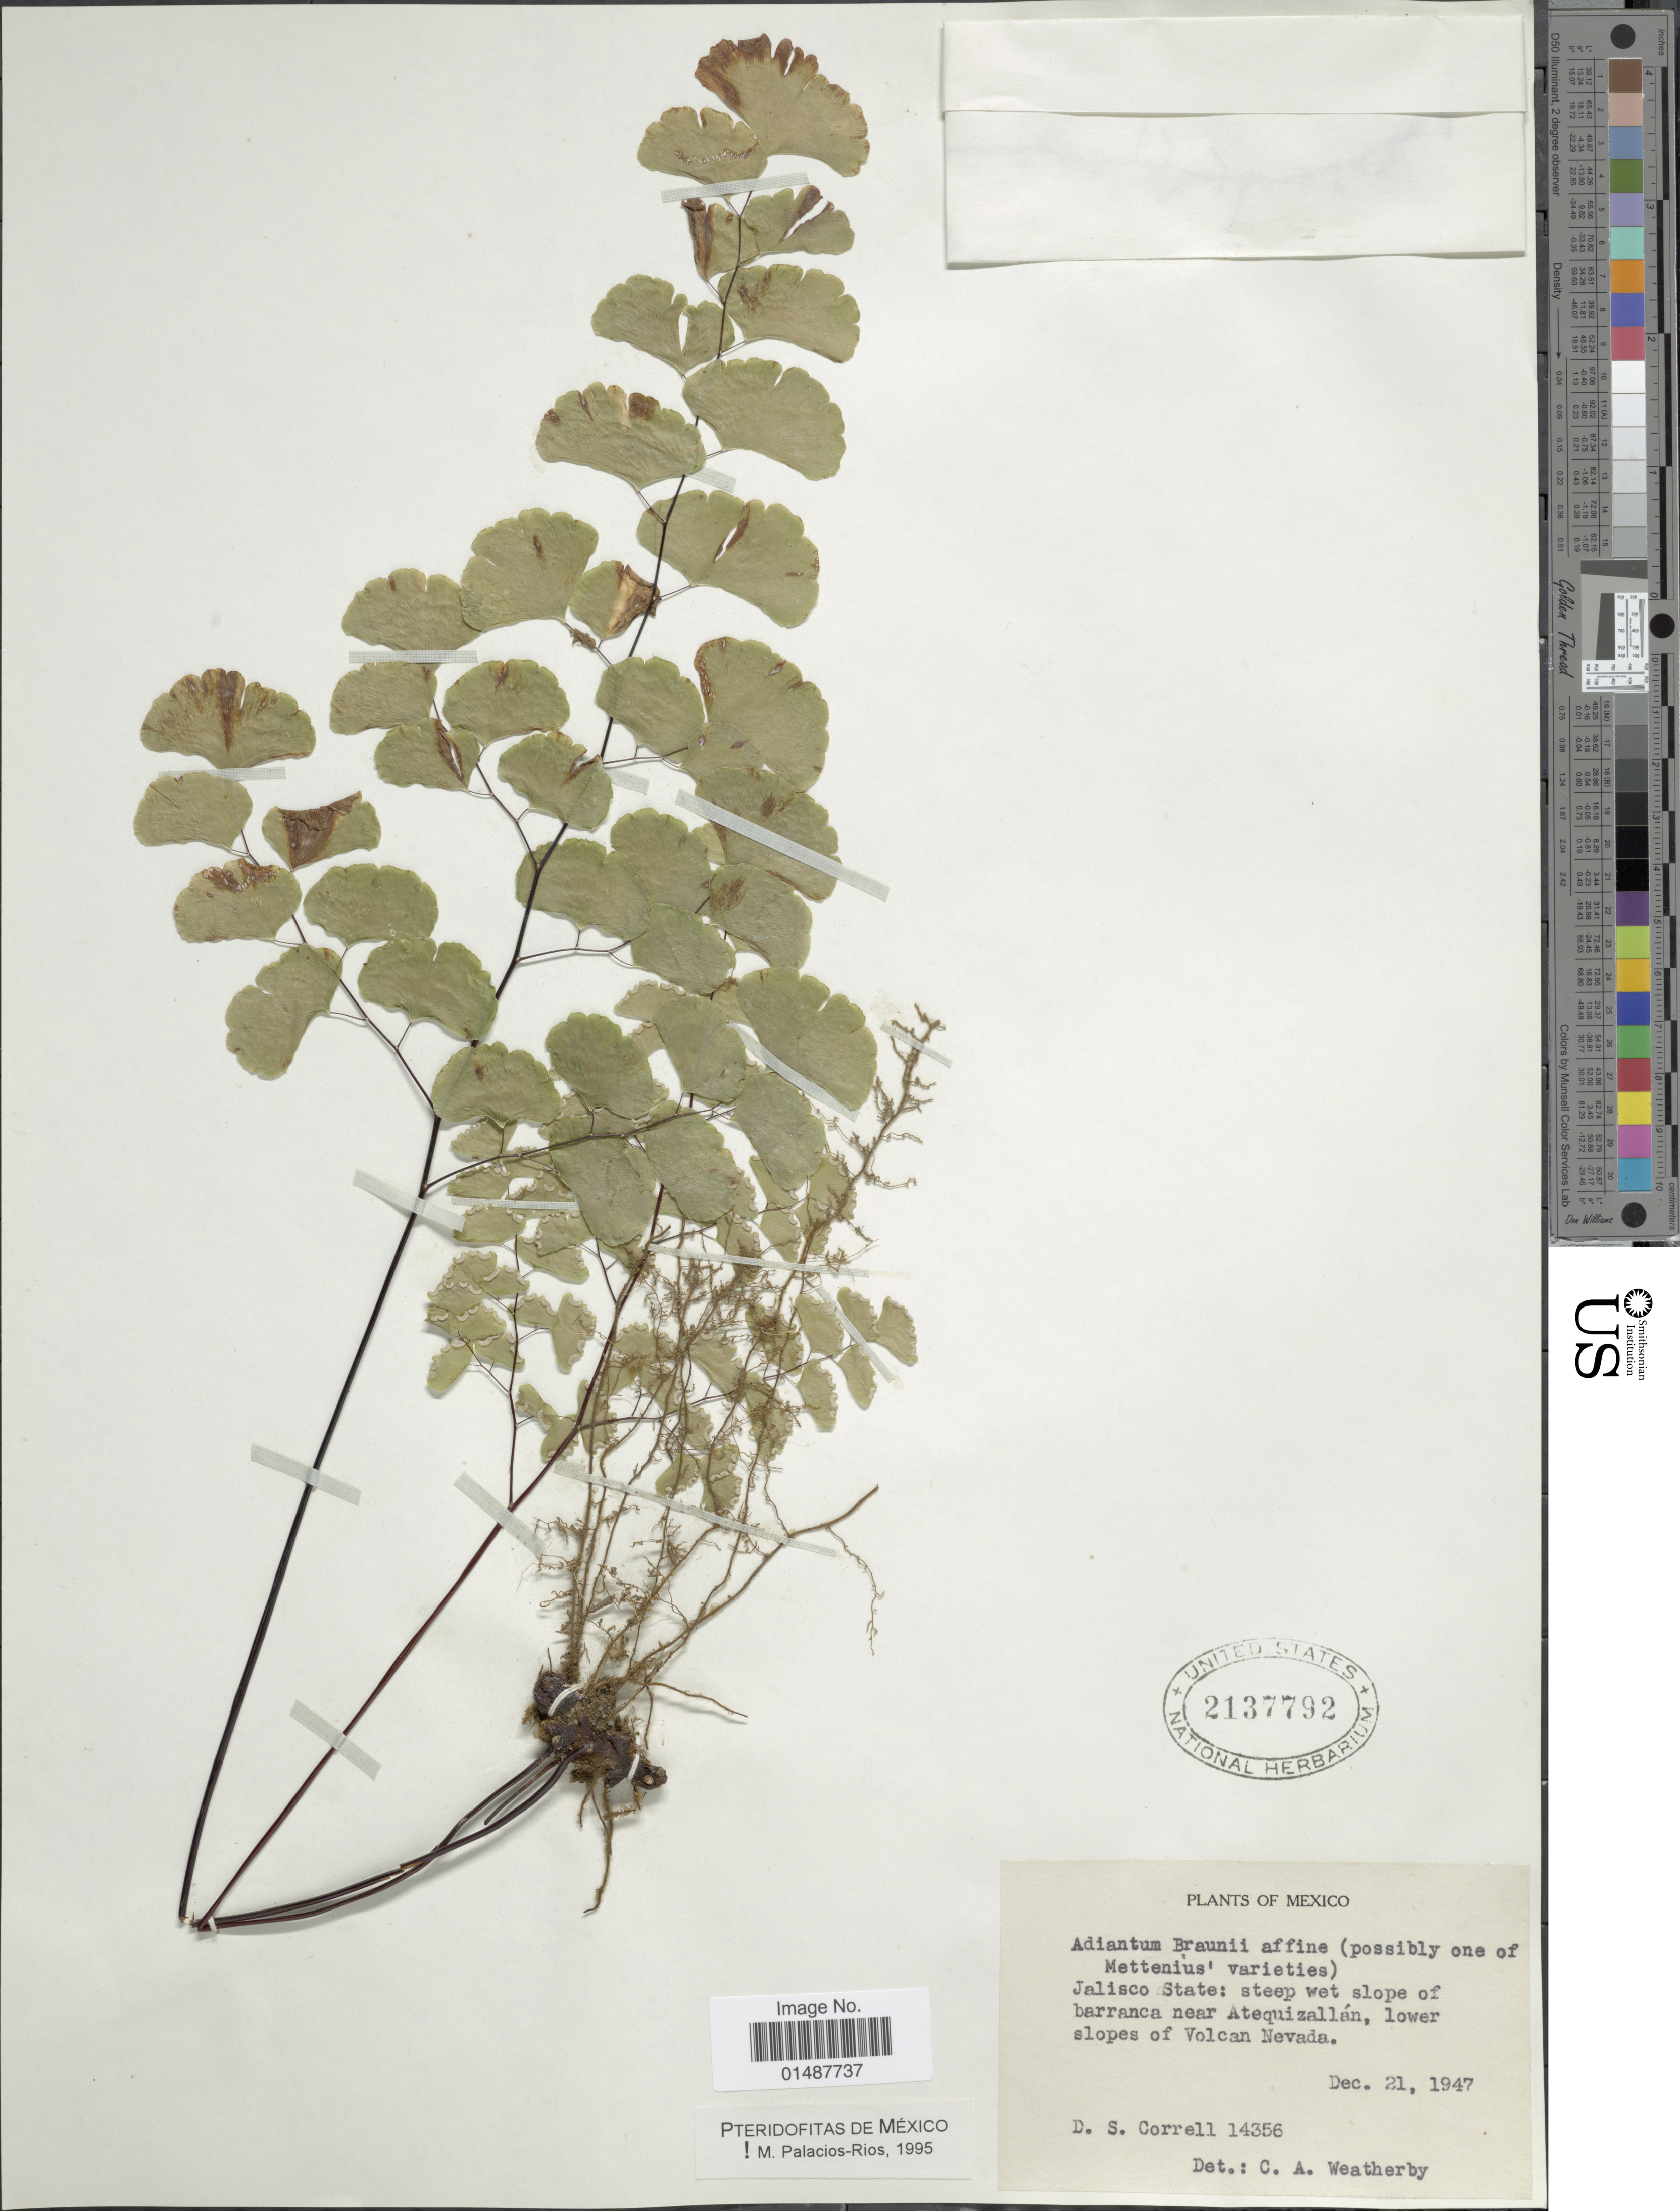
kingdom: Plantae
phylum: Tracheophyta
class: Polypodiopsida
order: Polypodiales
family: Pteridaceae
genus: Adiantum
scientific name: Adiantum braunii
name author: Mett. ex Kuhn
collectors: D. S. Correll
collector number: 14356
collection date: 1947-12-21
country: Mexico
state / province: Jalisco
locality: Jalisco State: steep wet slope of barranca near Atequizallan, lower slopes of Volcan Nevada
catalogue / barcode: US 2137792